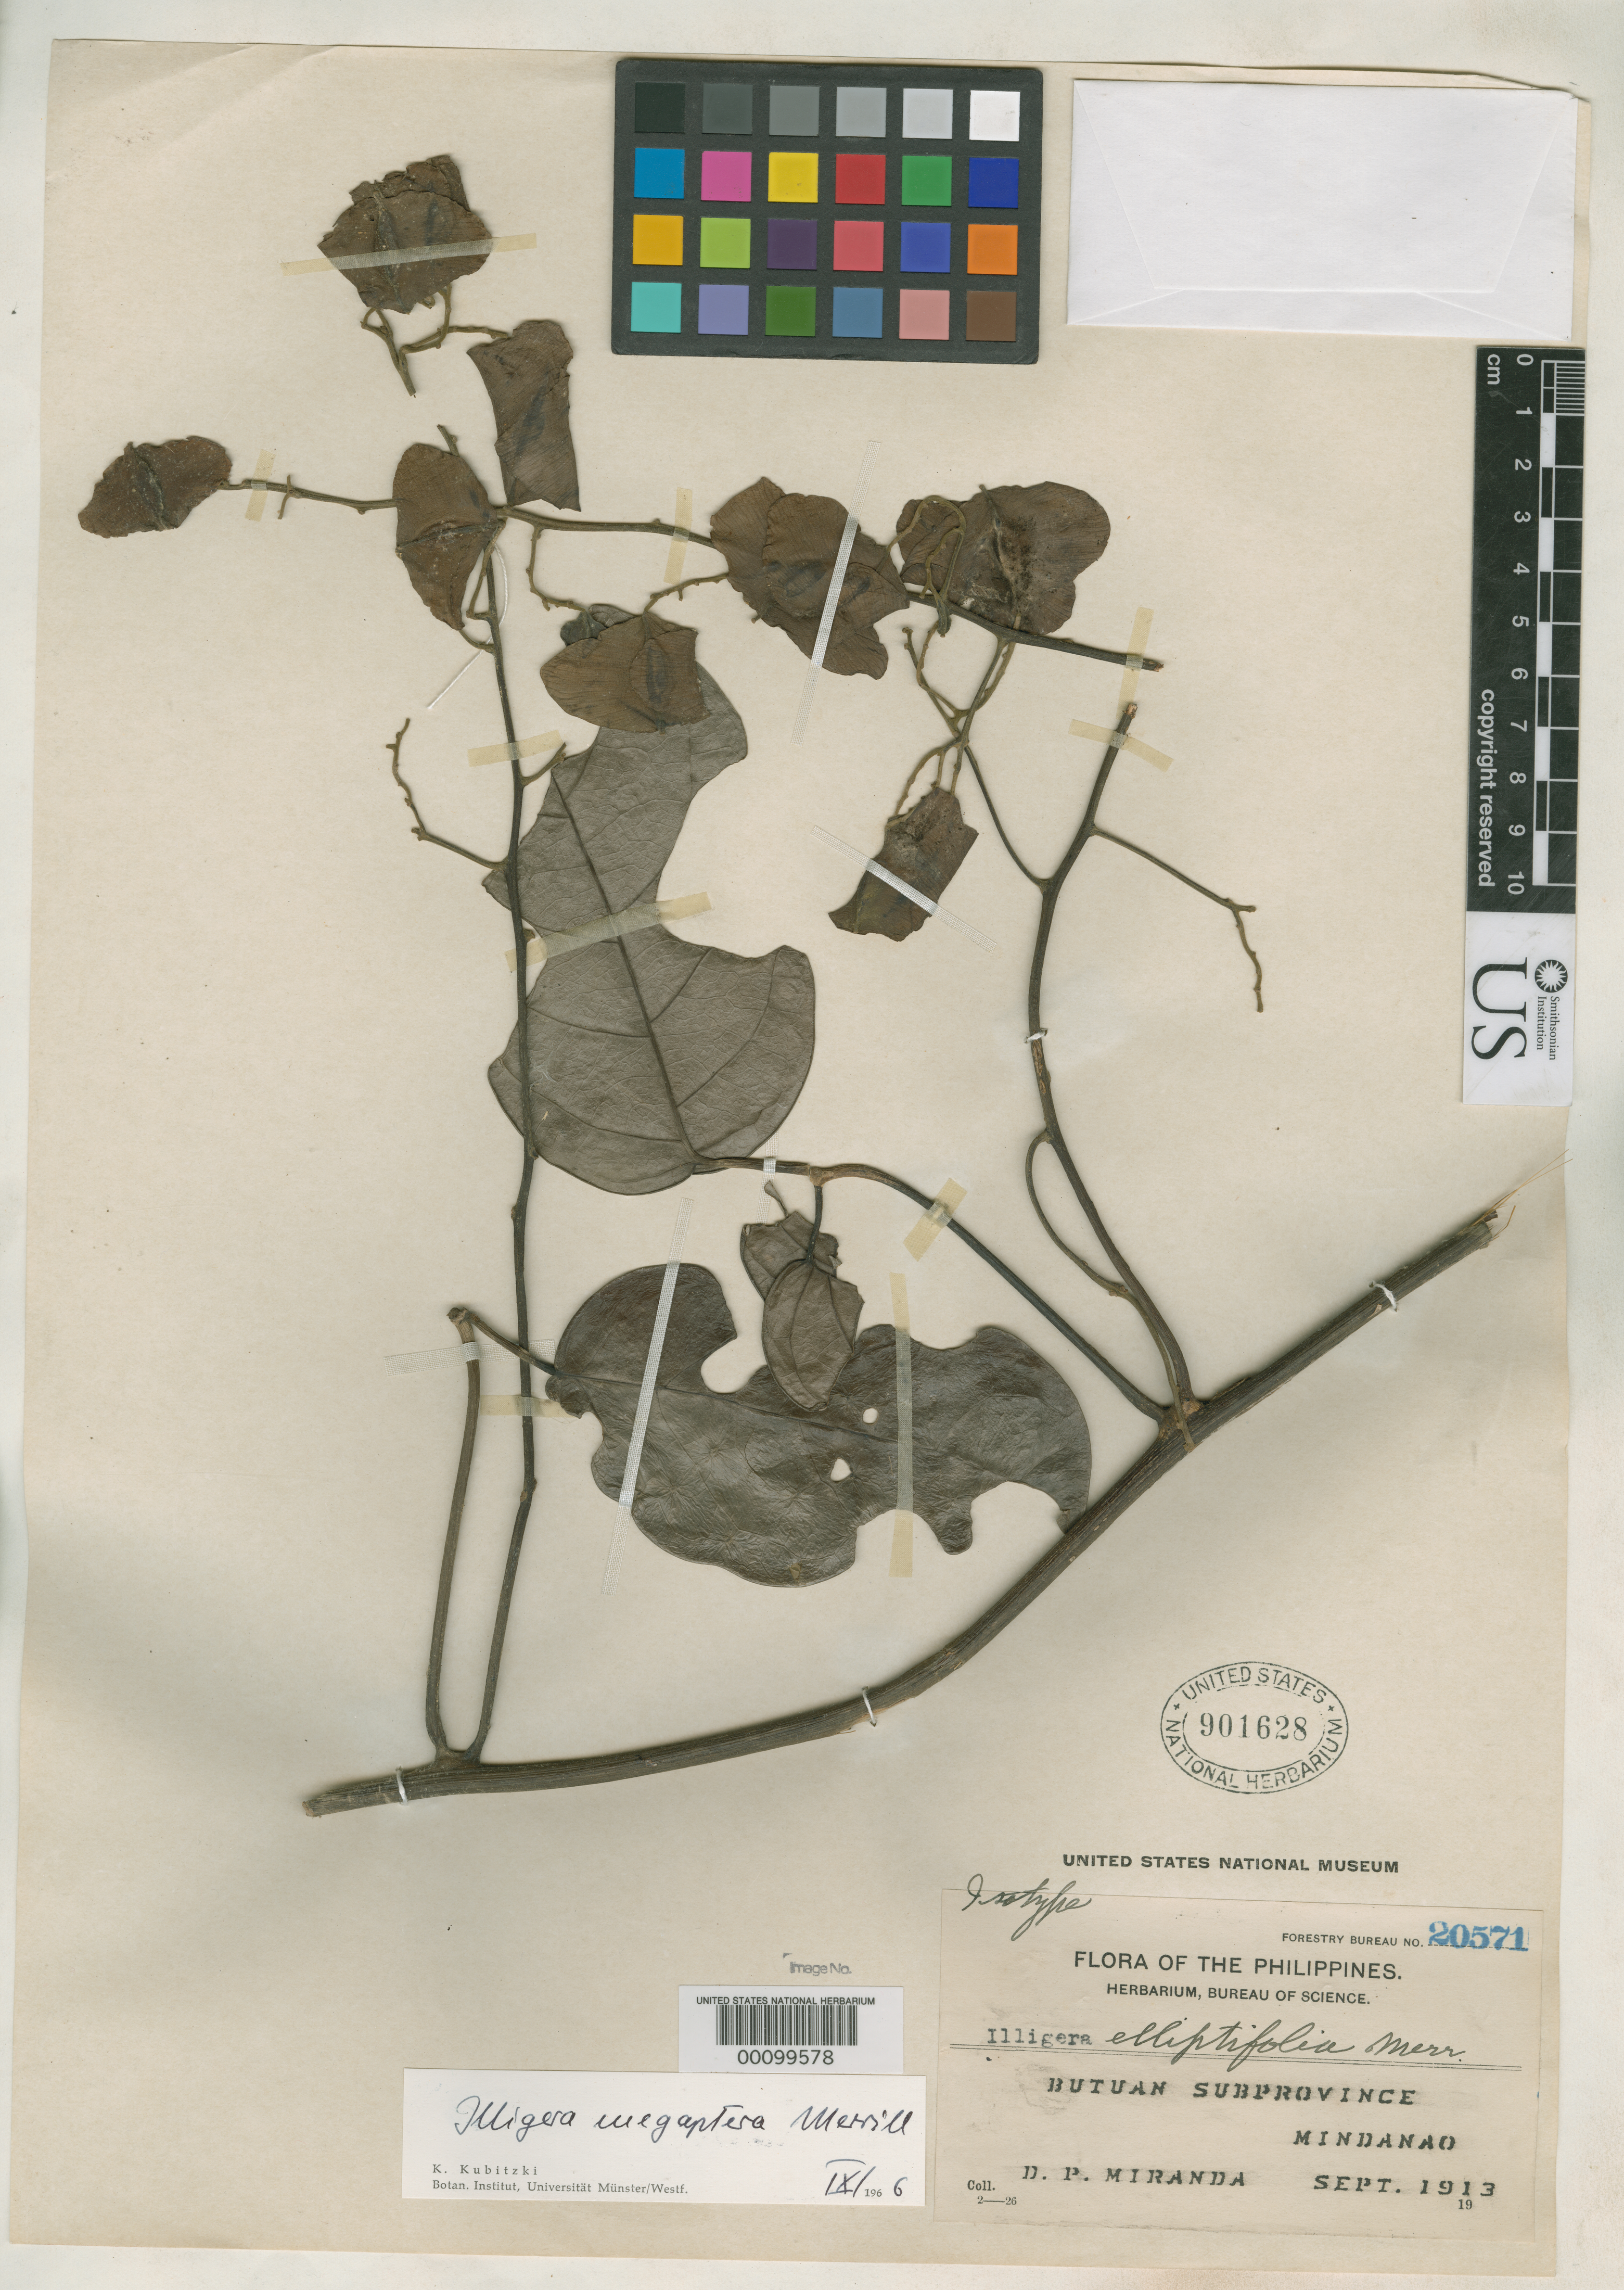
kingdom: Plantae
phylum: Tracheophyta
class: Magnoliopsida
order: Laurales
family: Hernandiaceae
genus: Illigera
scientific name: Illigera elliptifolia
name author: Merr.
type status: Isotype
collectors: D. P. Miranda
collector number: Bur. Sci. 20571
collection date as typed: Sep 1913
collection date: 1913-09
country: Philippines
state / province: Caraga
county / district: Agusan del Norte / Agusan del Sur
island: Mindanao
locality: SE of Naspit.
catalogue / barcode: US 901628